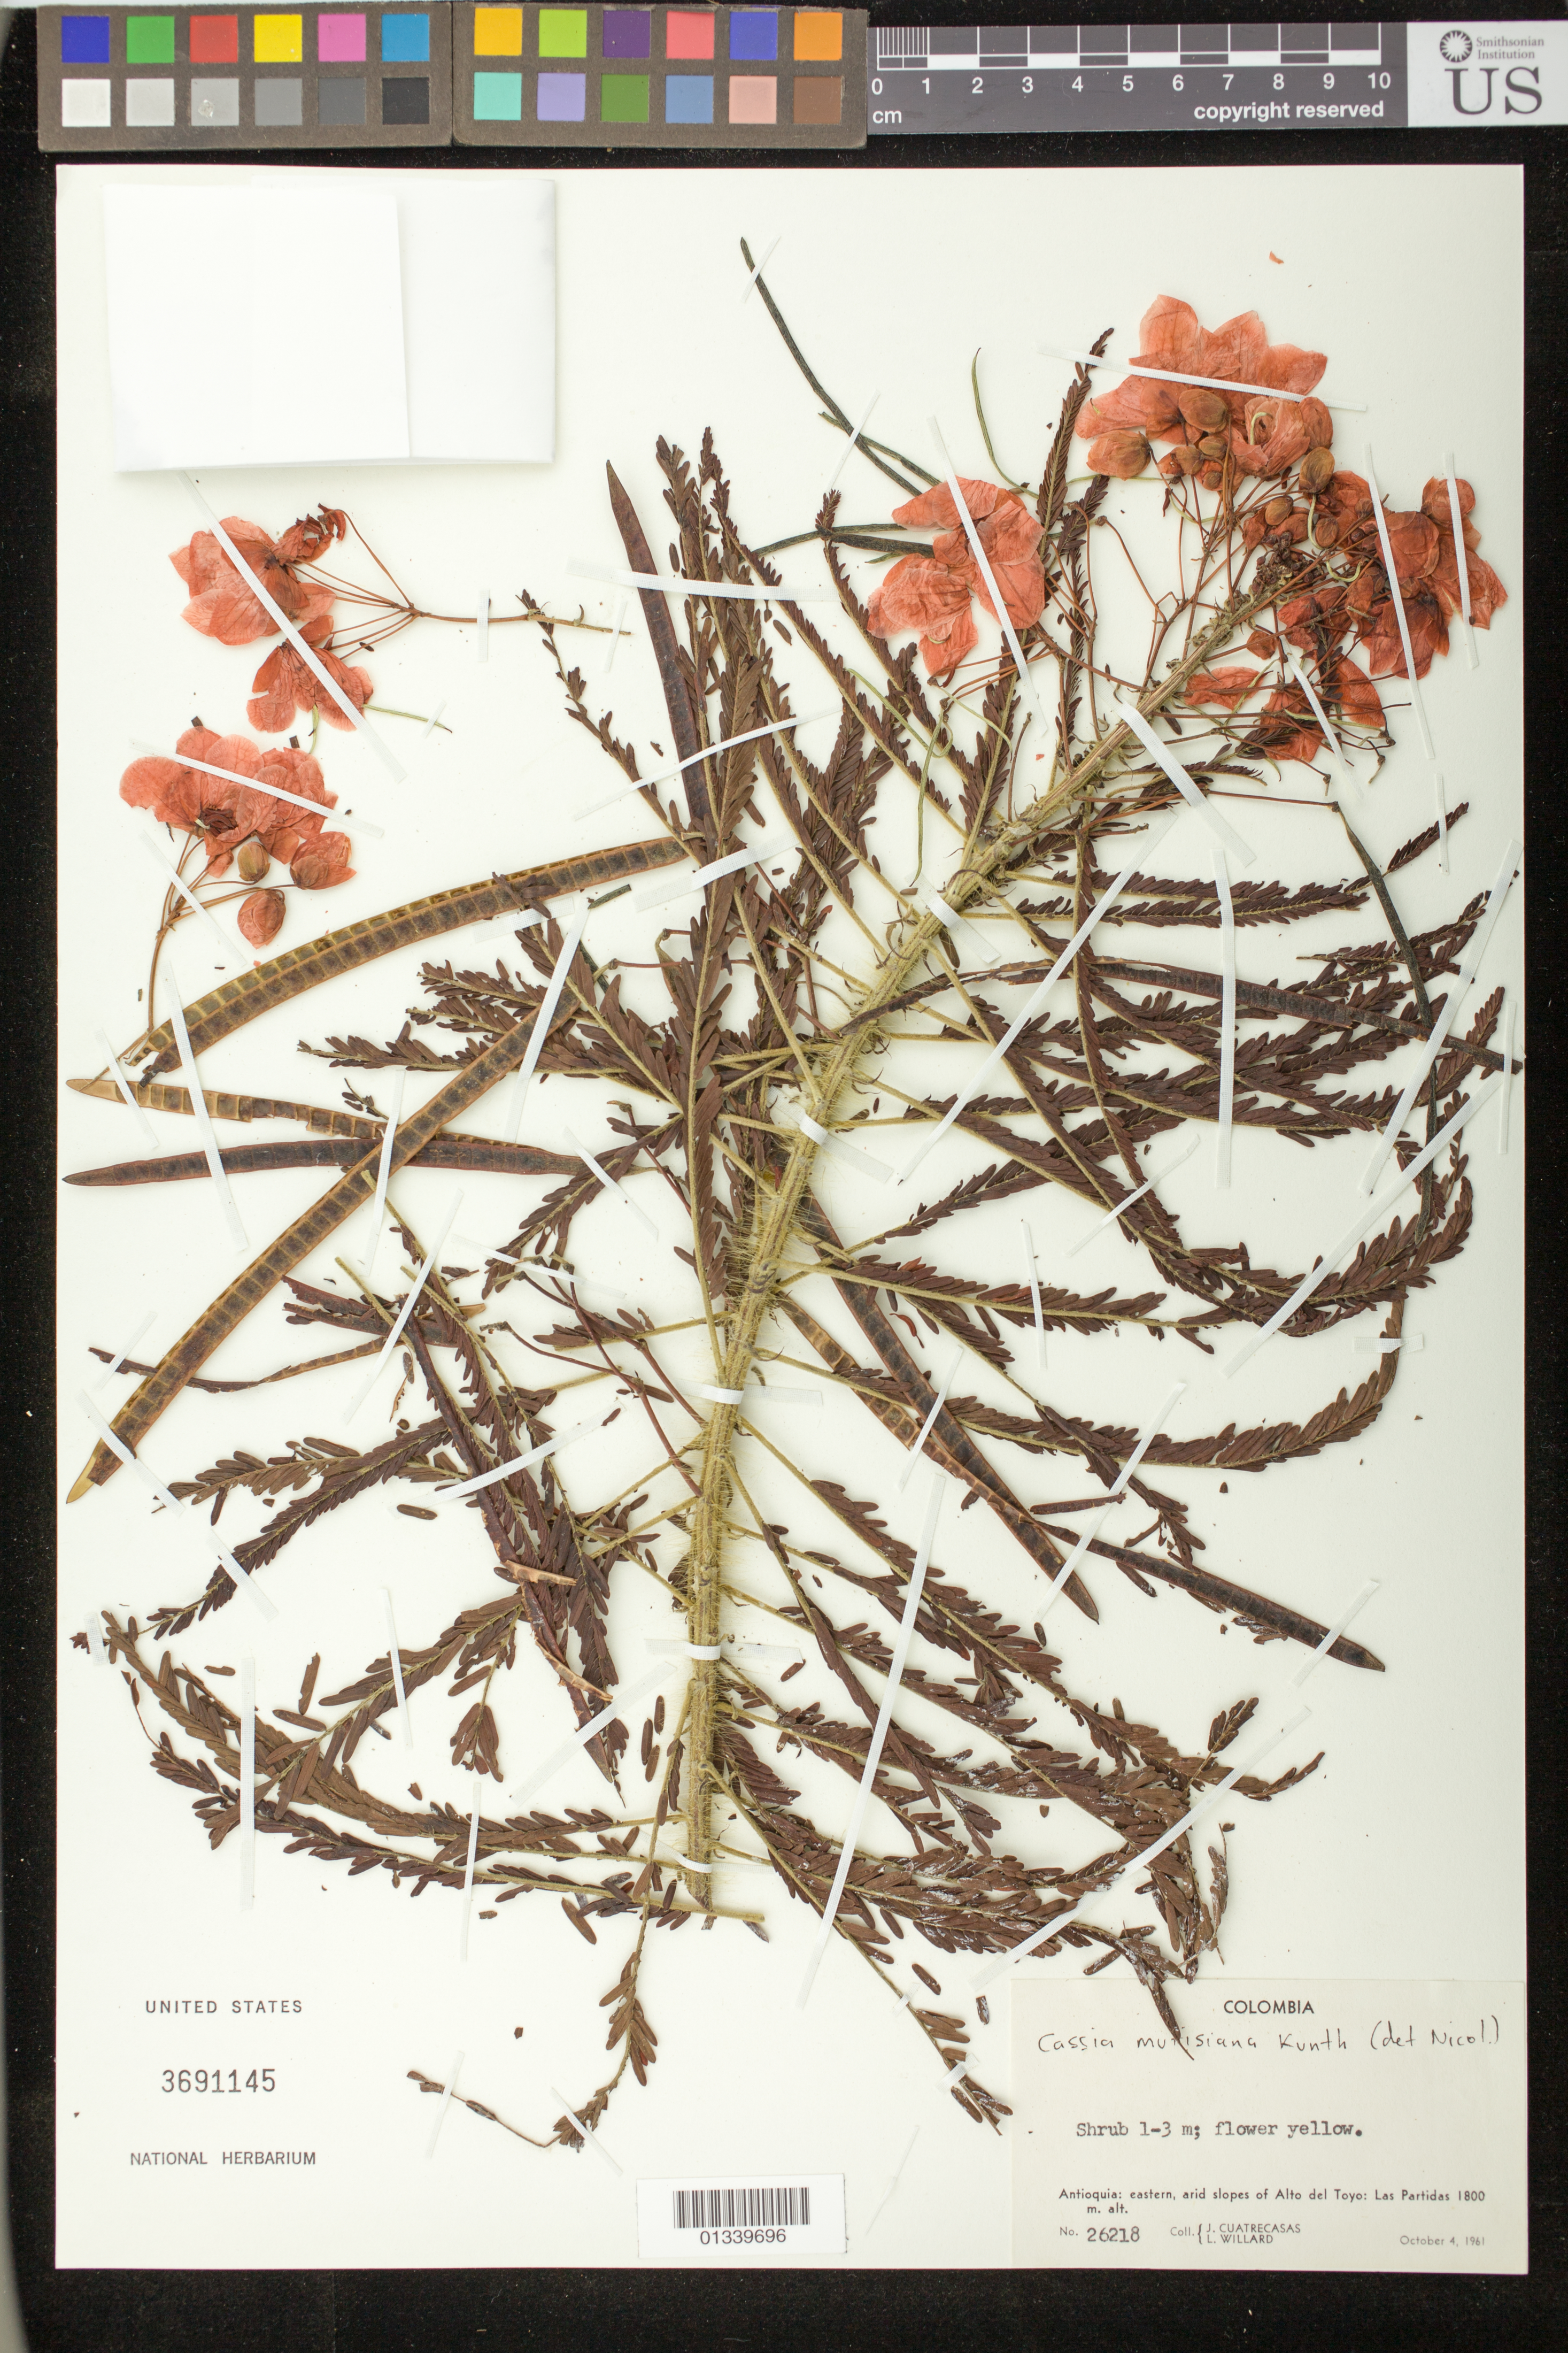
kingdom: Plantae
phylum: Tracheophyta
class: Magnoliopsida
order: Fabales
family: Fabaceae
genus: Senna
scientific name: Senna mutisiana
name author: (Kunth) H.S. Irwin & Barneby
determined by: Strong, Mark T., (BOT), Smithsonian Institution - National Museum of Natural History (UNITED STATES)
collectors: J. Cuatrecasas & L. Willard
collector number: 26218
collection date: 1961-10-04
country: Colombia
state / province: Antioquia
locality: Eastern, arid slopes of Alto del Toyo; Las Partida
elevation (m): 1800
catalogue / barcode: US 3691145